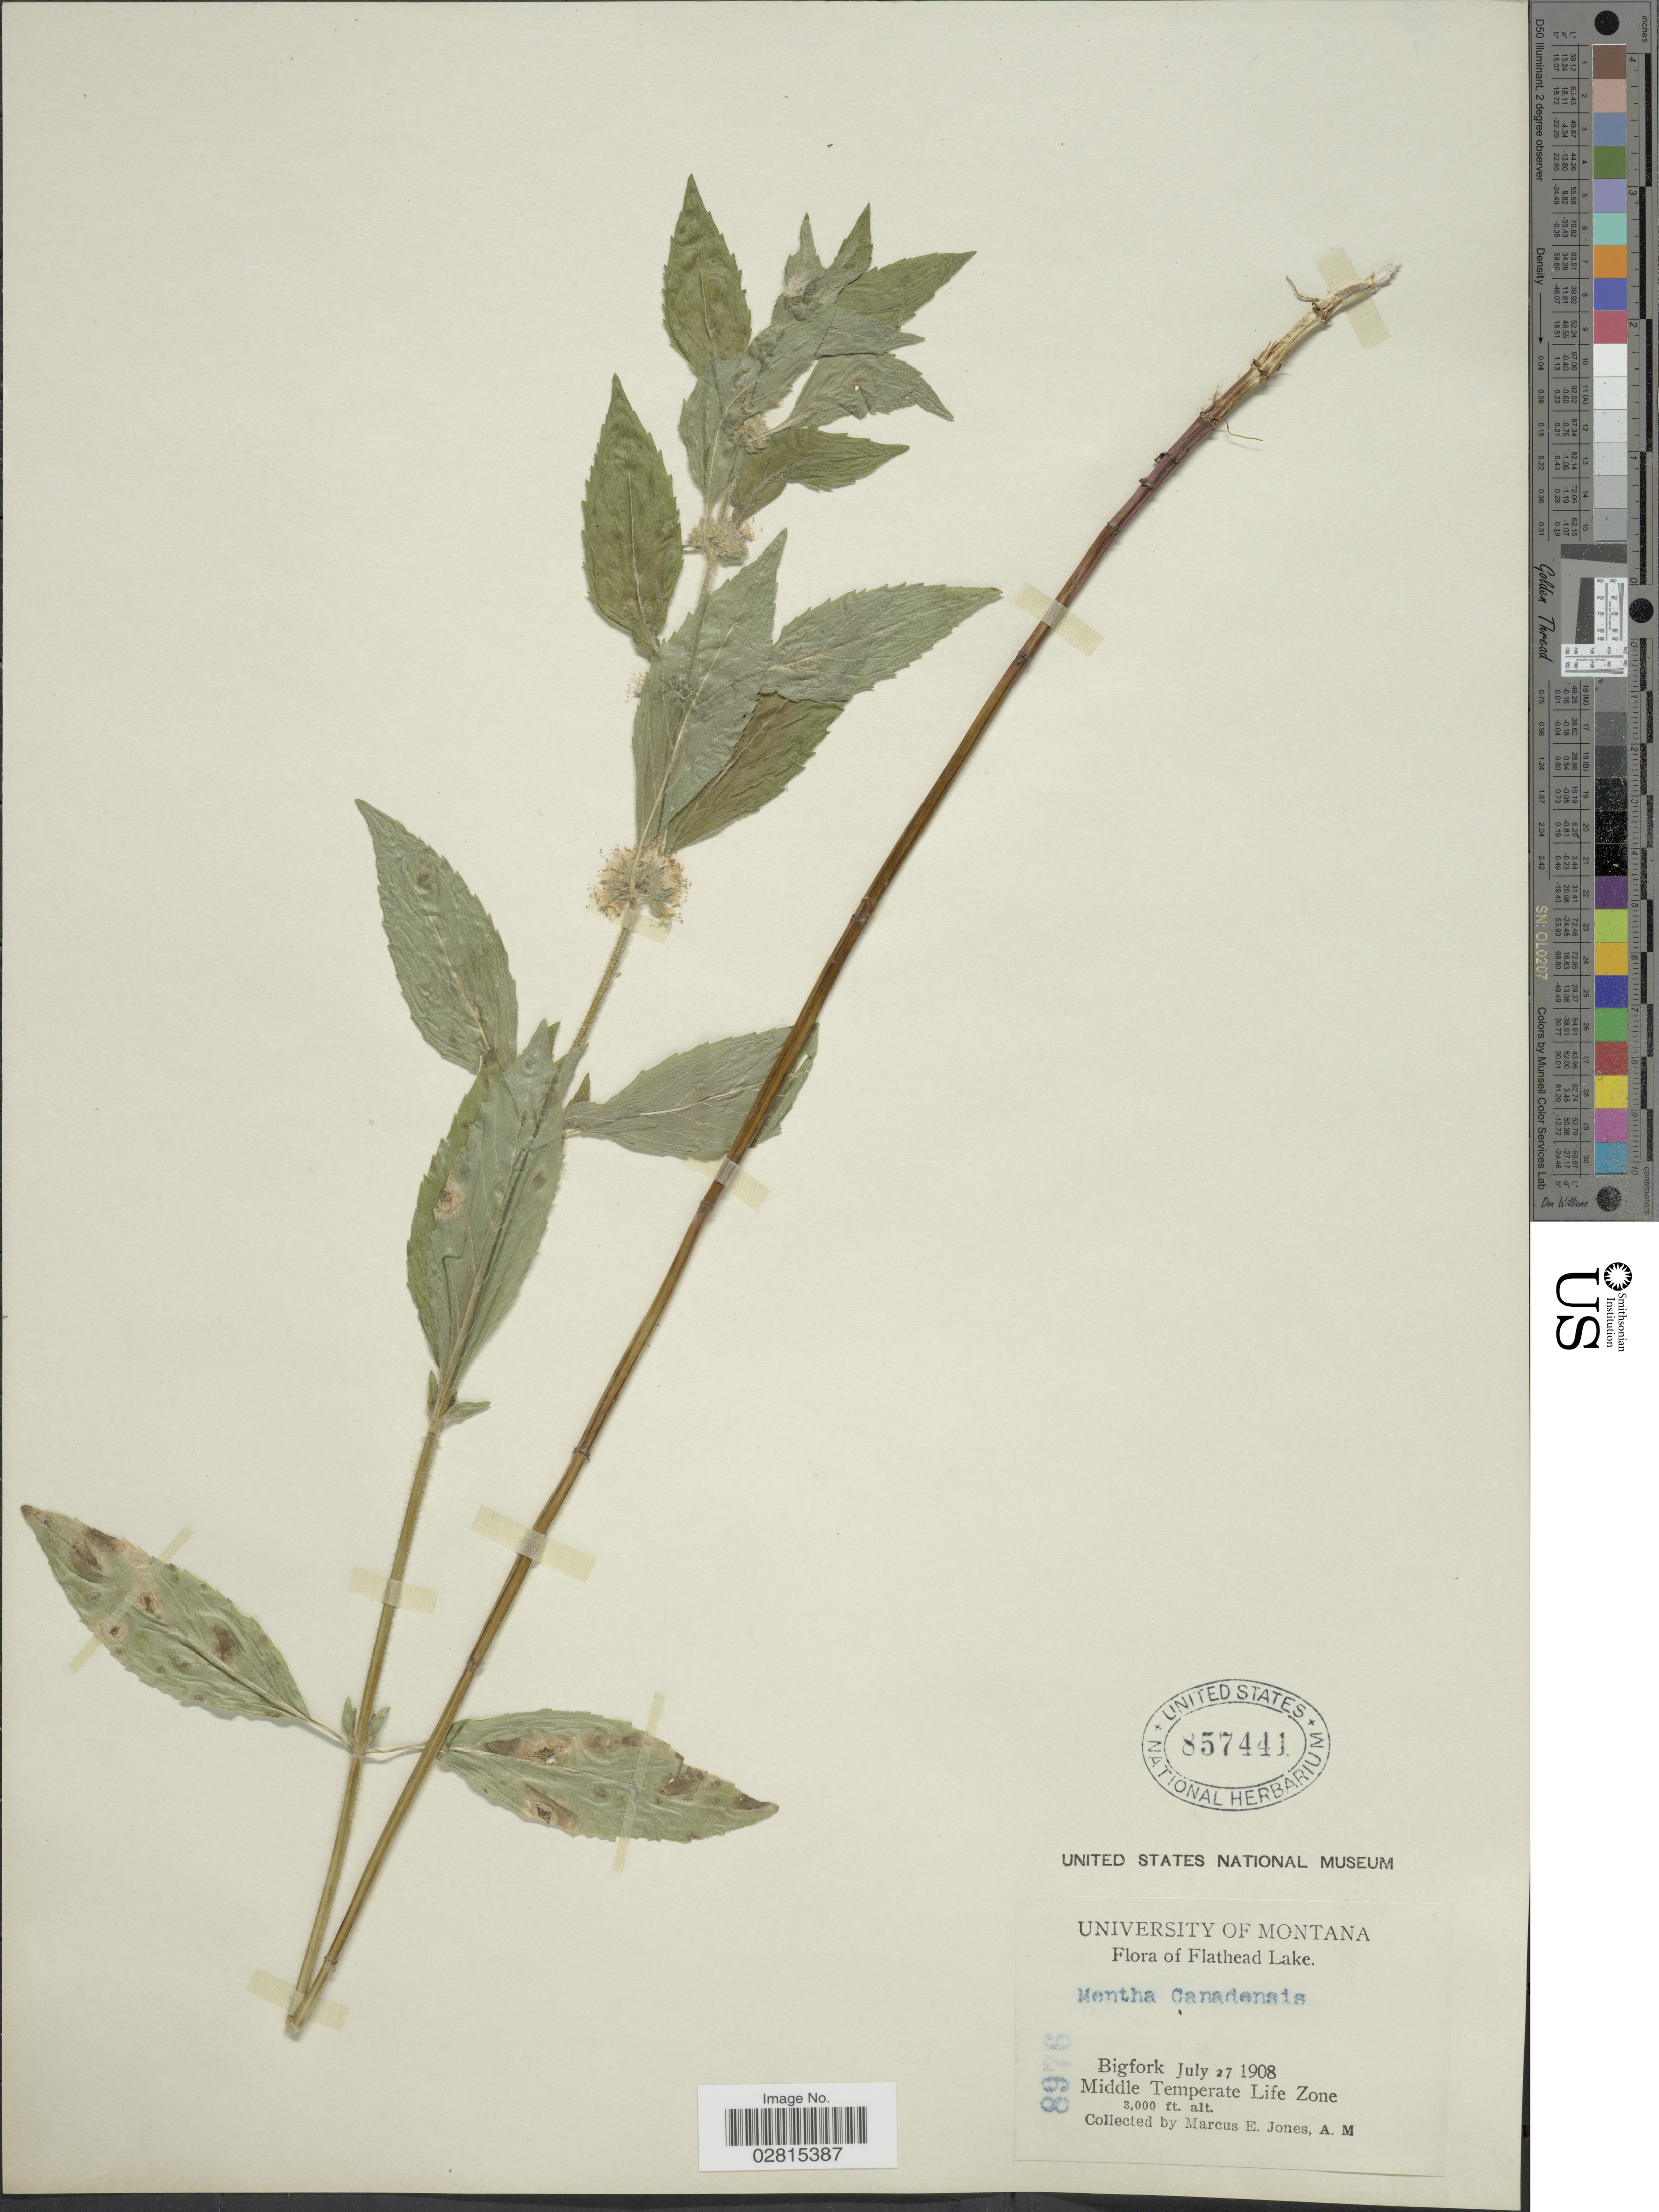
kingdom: Plantae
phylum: Tracheophyta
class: Magnoliopsida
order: Lamiales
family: Lamiaceae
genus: Mentha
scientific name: Mentha canadensis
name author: L.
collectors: M. E. Jones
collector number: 8976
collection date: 1908-07-27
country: United States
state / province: Montana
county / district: Flathead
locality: Flathead Lake. Bigfork. Middle Temperate Life Zone.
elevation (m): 914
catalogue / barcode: US 857441